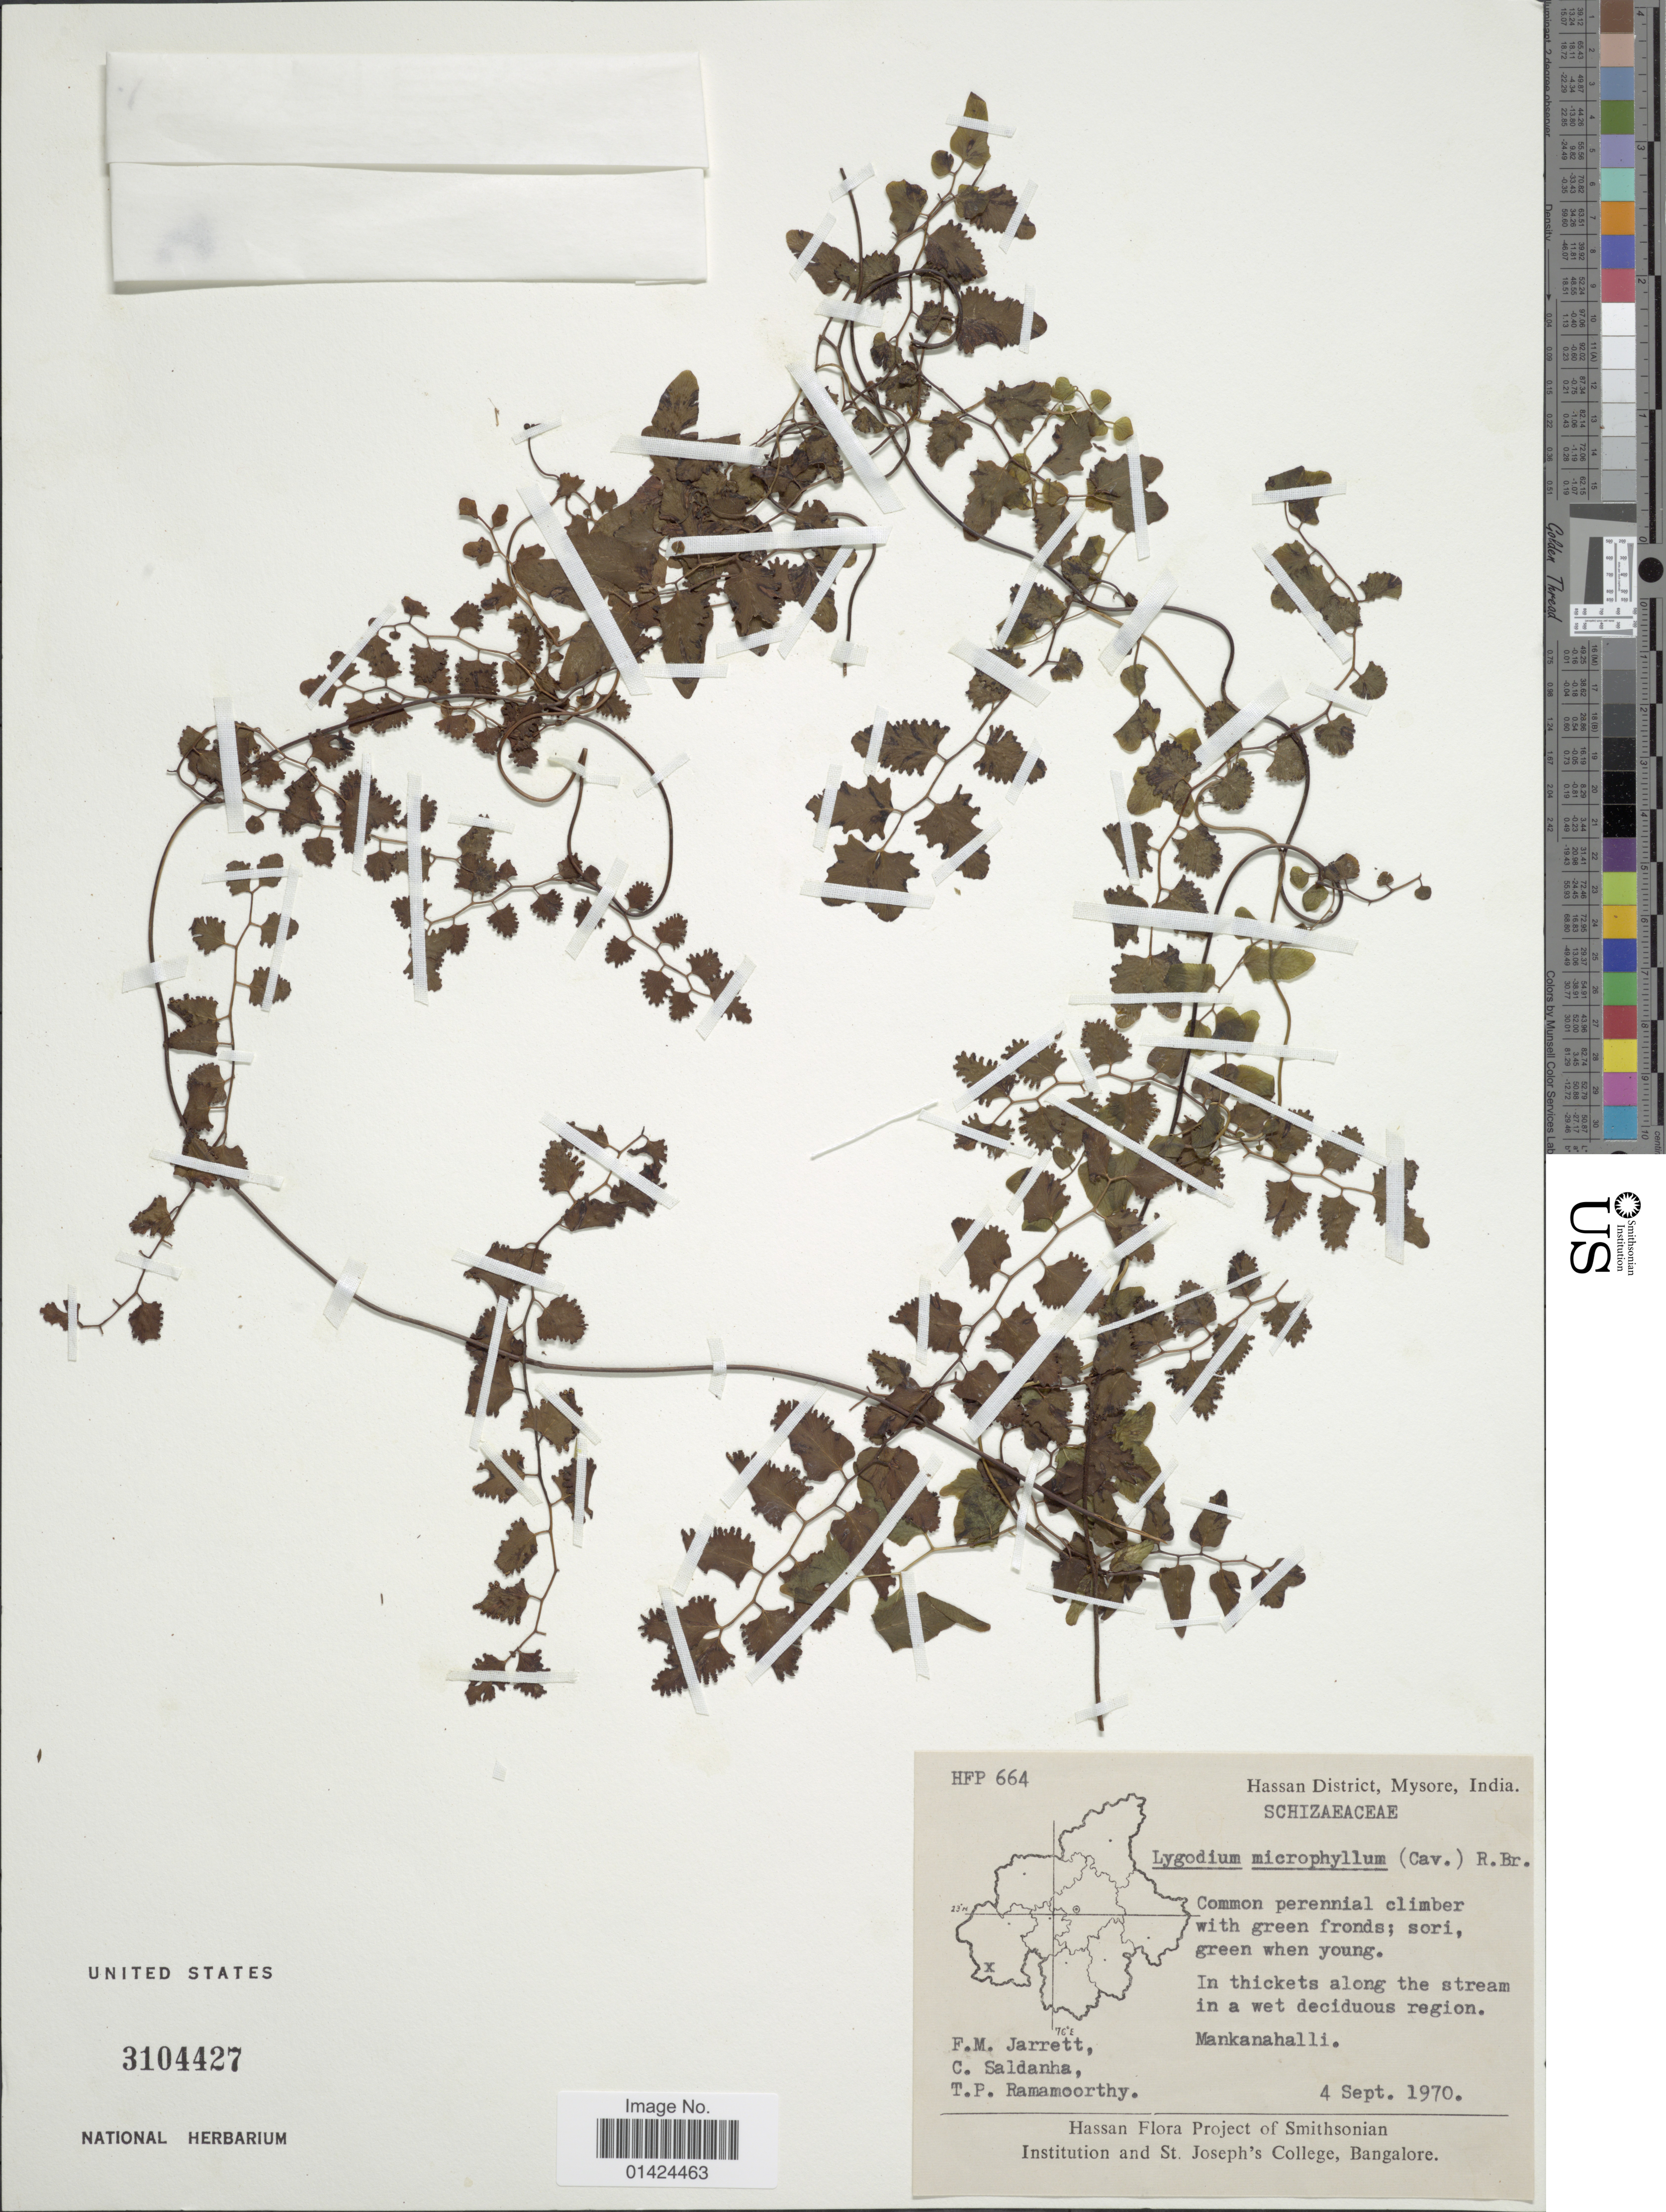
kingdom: Plantae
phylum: Tracheophyta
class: Polypodiopsida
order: Schizaeales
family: Lygodiaceae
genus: Lygodium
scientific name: Lygodium microphyllum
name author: (Cav.) R. Br.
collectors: F. M. Jarrett, C. Saldanha & T. P. Ramamoorthy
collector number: HFP 664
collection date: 1970-09-04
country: India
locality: Hassan District, Mysore. In thickets along the stream in a wet deciduous region. Mankanahalli.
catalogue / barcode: US 3104427